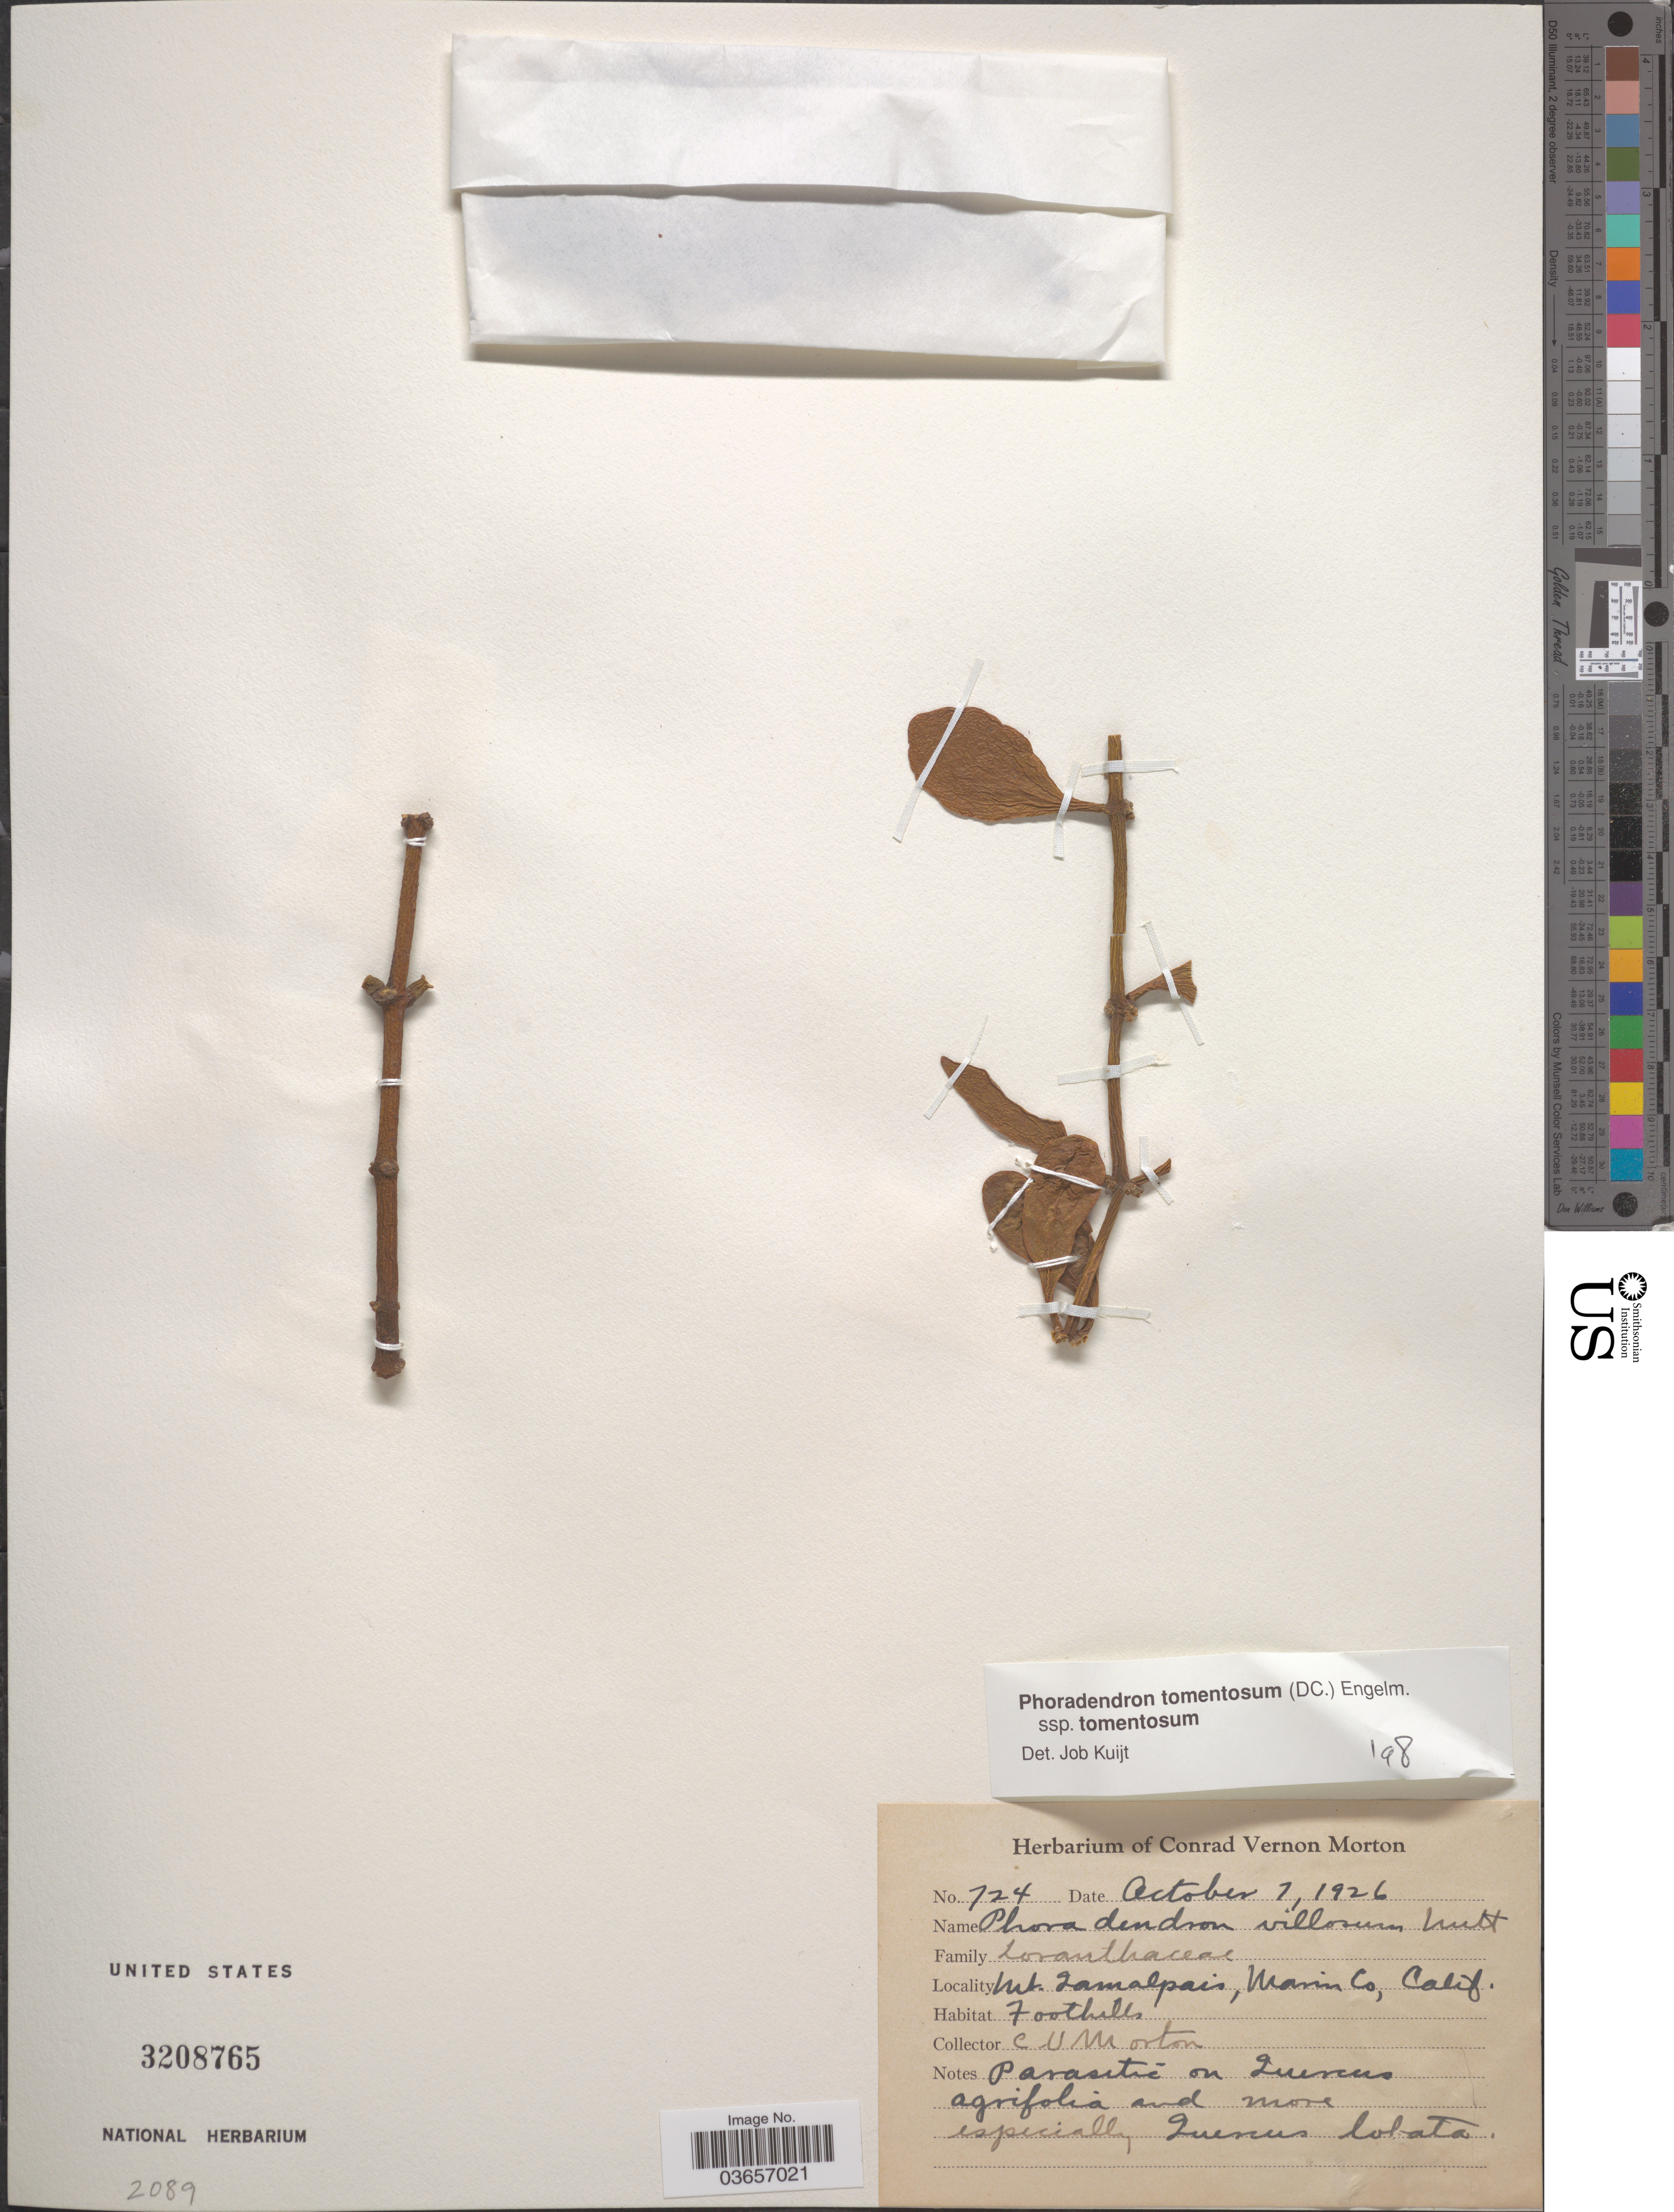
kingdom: Plantae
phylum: Tracheophyta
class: Magnoliopsida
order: Santalales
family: Viscaceae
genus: Phoradendron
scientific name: Phoradendron tomentosum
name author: DC.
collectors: C. V. Morton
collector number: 724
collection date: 1926-10-07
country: United States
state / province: California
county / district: Marin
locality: Mt. Tamalpais, Marin Co.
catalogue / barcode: US 3208765